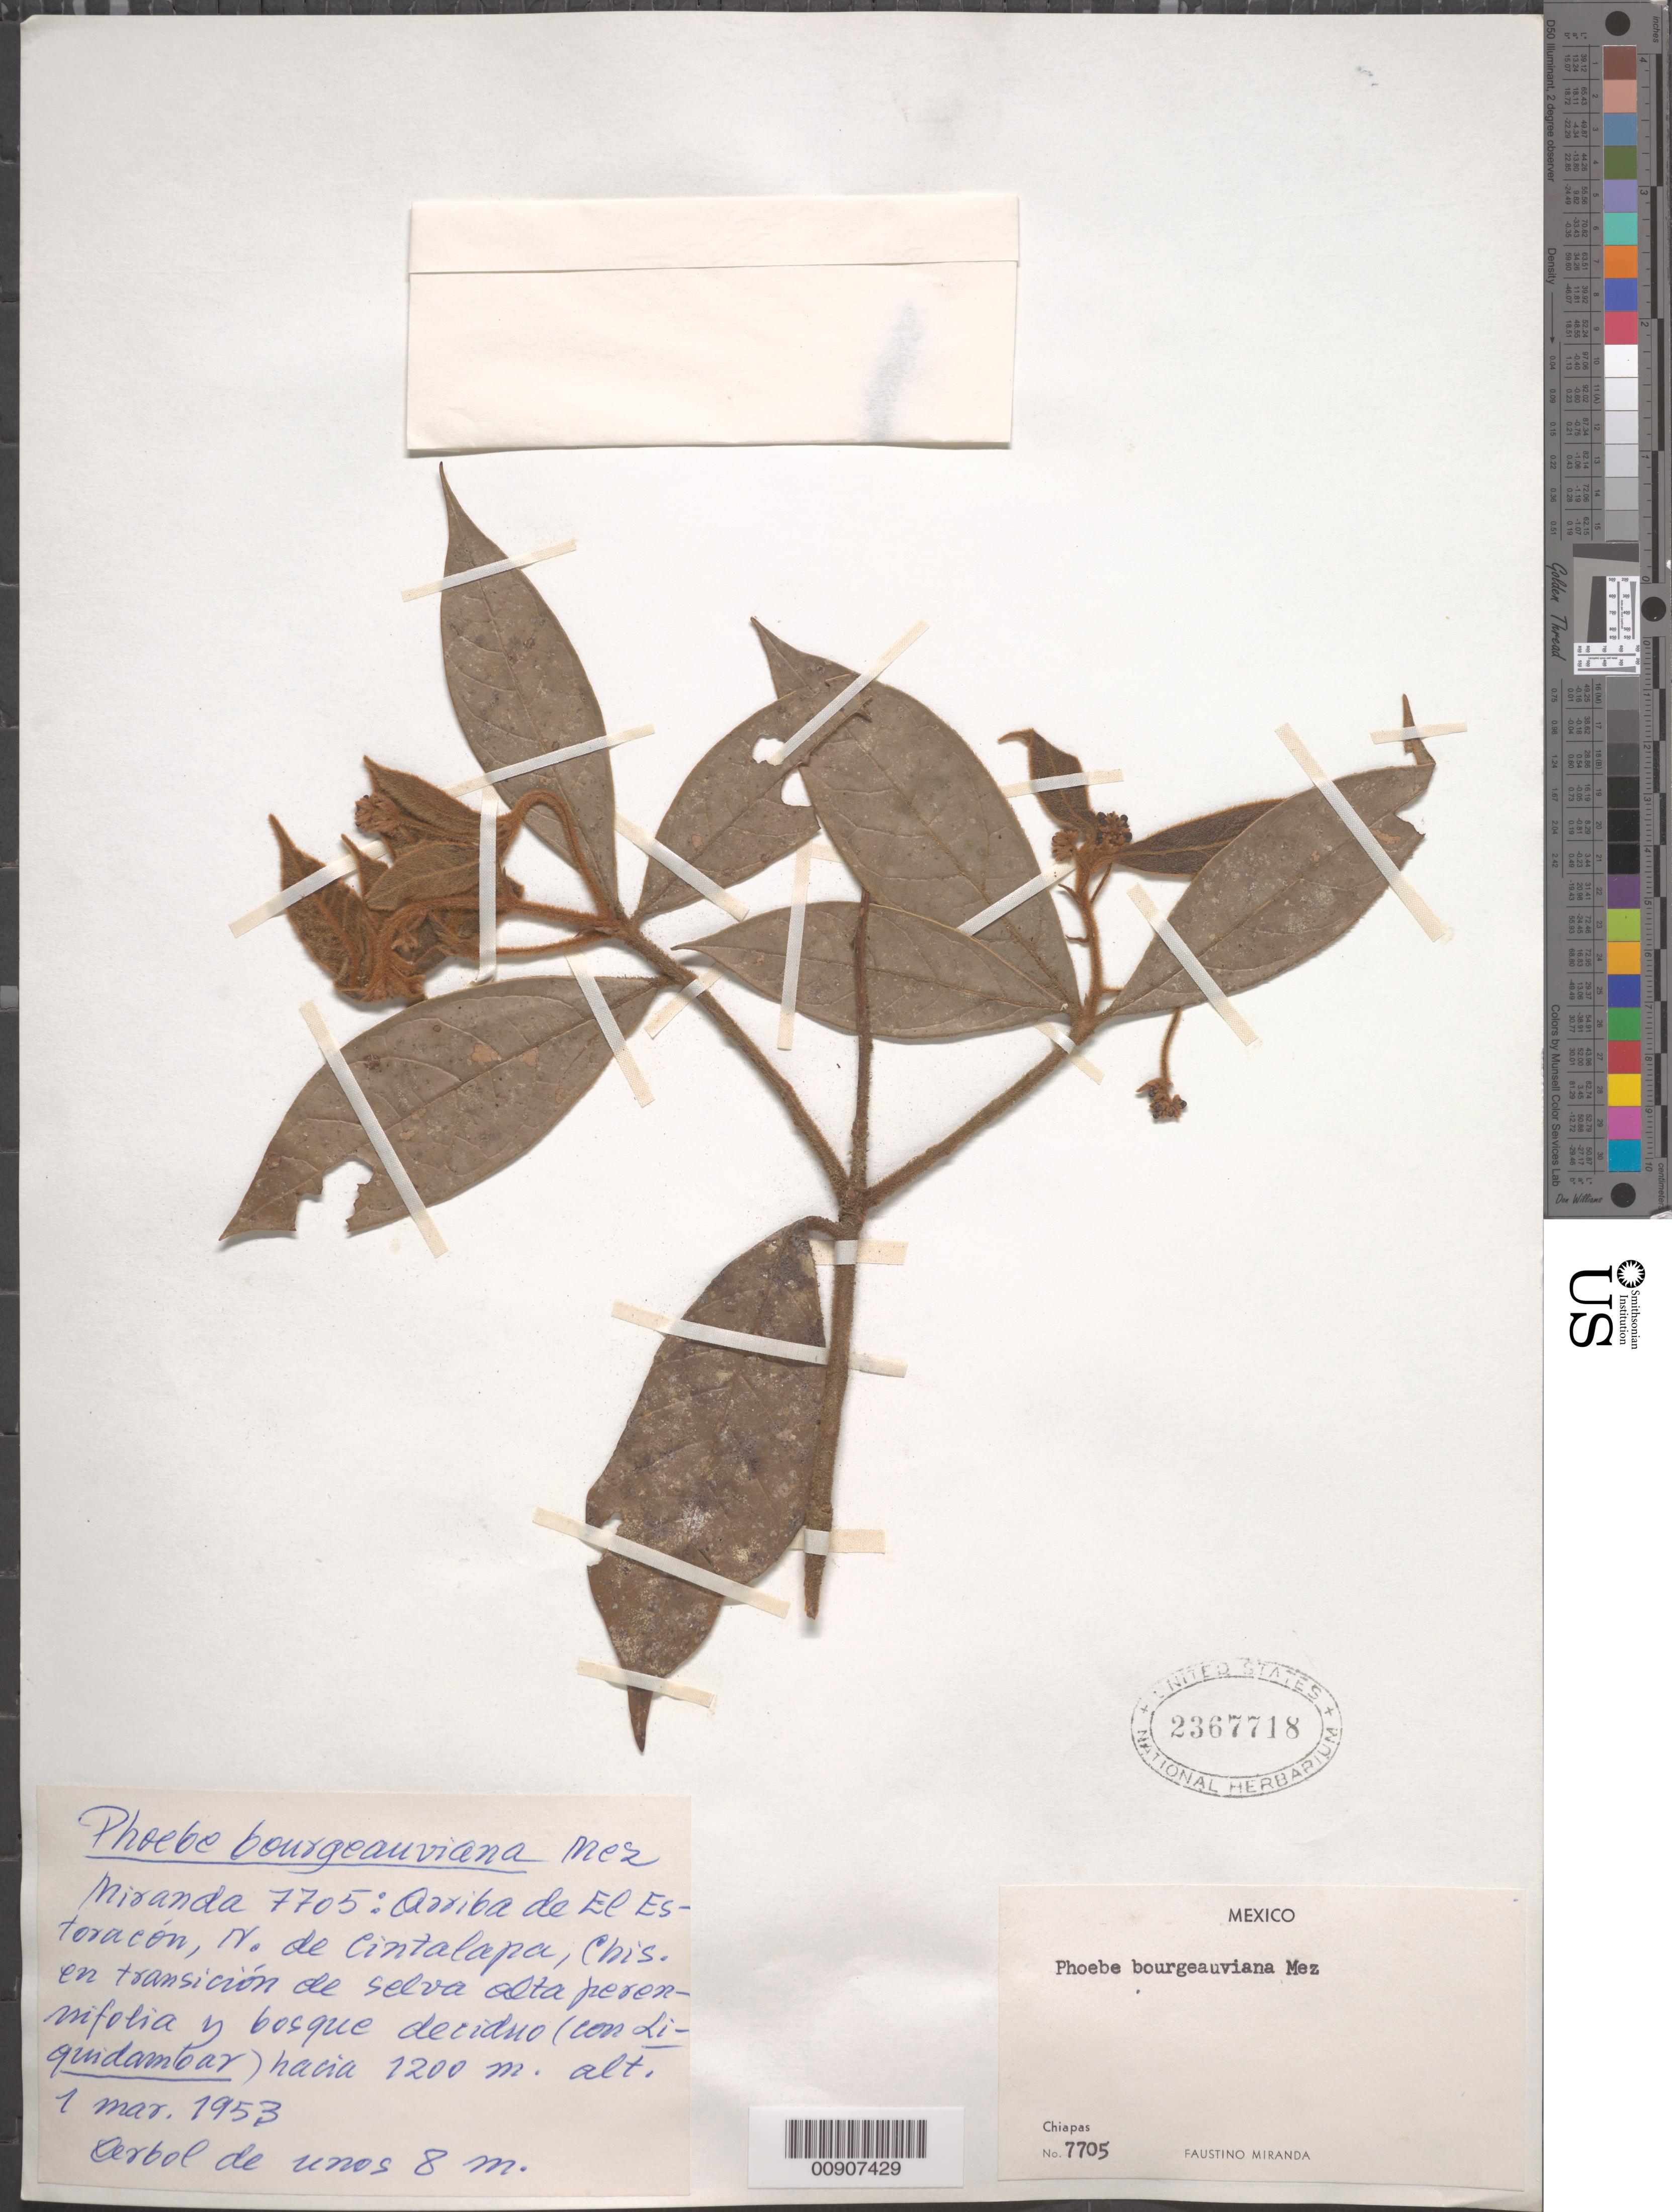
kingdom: Plantae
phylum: Tracheophyta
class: Magnoliopsida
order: Laurales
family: Lauraceae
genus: Phoebe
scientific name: Phoebe bourgeauviana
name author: Mez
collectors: Miranda G., F.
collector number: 7705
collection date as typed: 01 Mar 1953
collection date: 1953-03-01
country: Mexico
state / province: Chiapas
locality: Arriba de El Estoracón, N. de Cintalapa, Chiapas.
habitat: En transición de selva alta perennifolia y bosque deciduo (con liquidambar).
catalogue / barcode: US 2367718